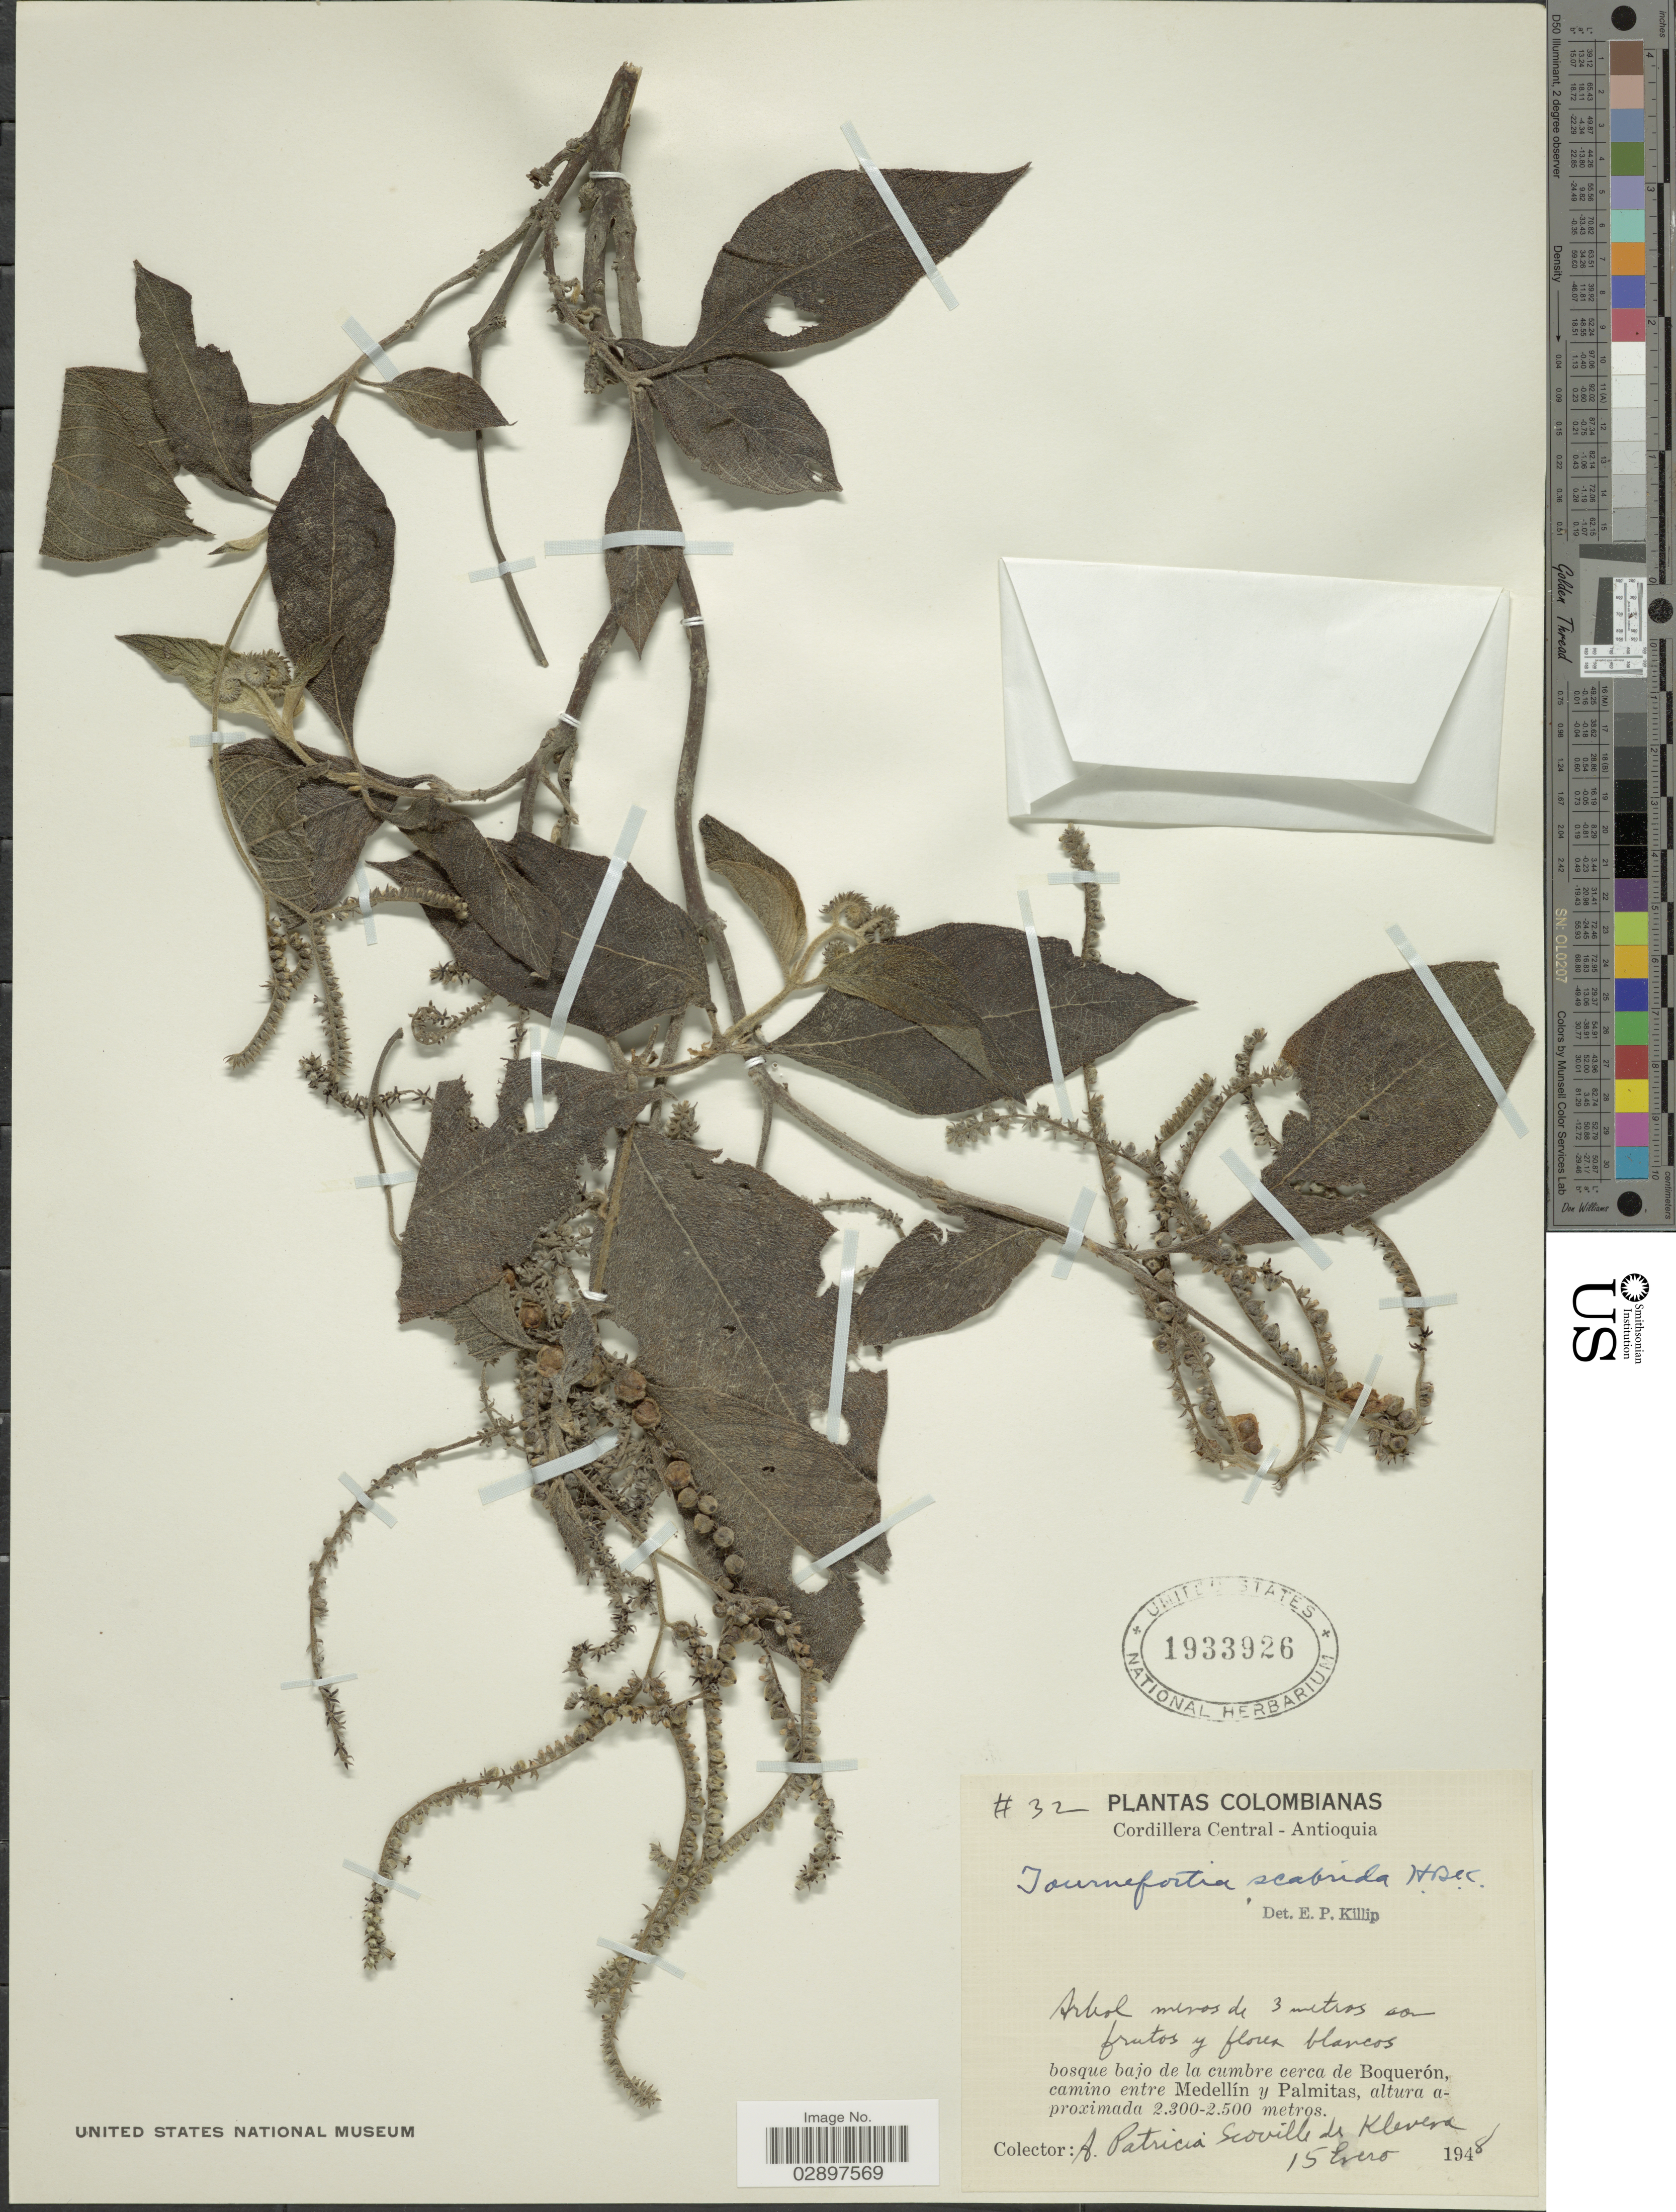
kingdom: Plantae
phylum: Tracheophyta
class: Magnoliopsida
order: Boraginales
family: Heliotropiaceae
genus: Tournefortia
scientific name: Tournefortia scabrida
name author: Kunth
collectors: A. Klevens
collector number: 32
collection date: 1948-01-15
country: Colombia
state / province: Antioquia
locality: Cordillera Central. Bosque bajo de la cumbre cerca de Boquerón, camino entre Medellín y Palmitas.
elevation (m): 2300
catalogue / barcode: US 1933926